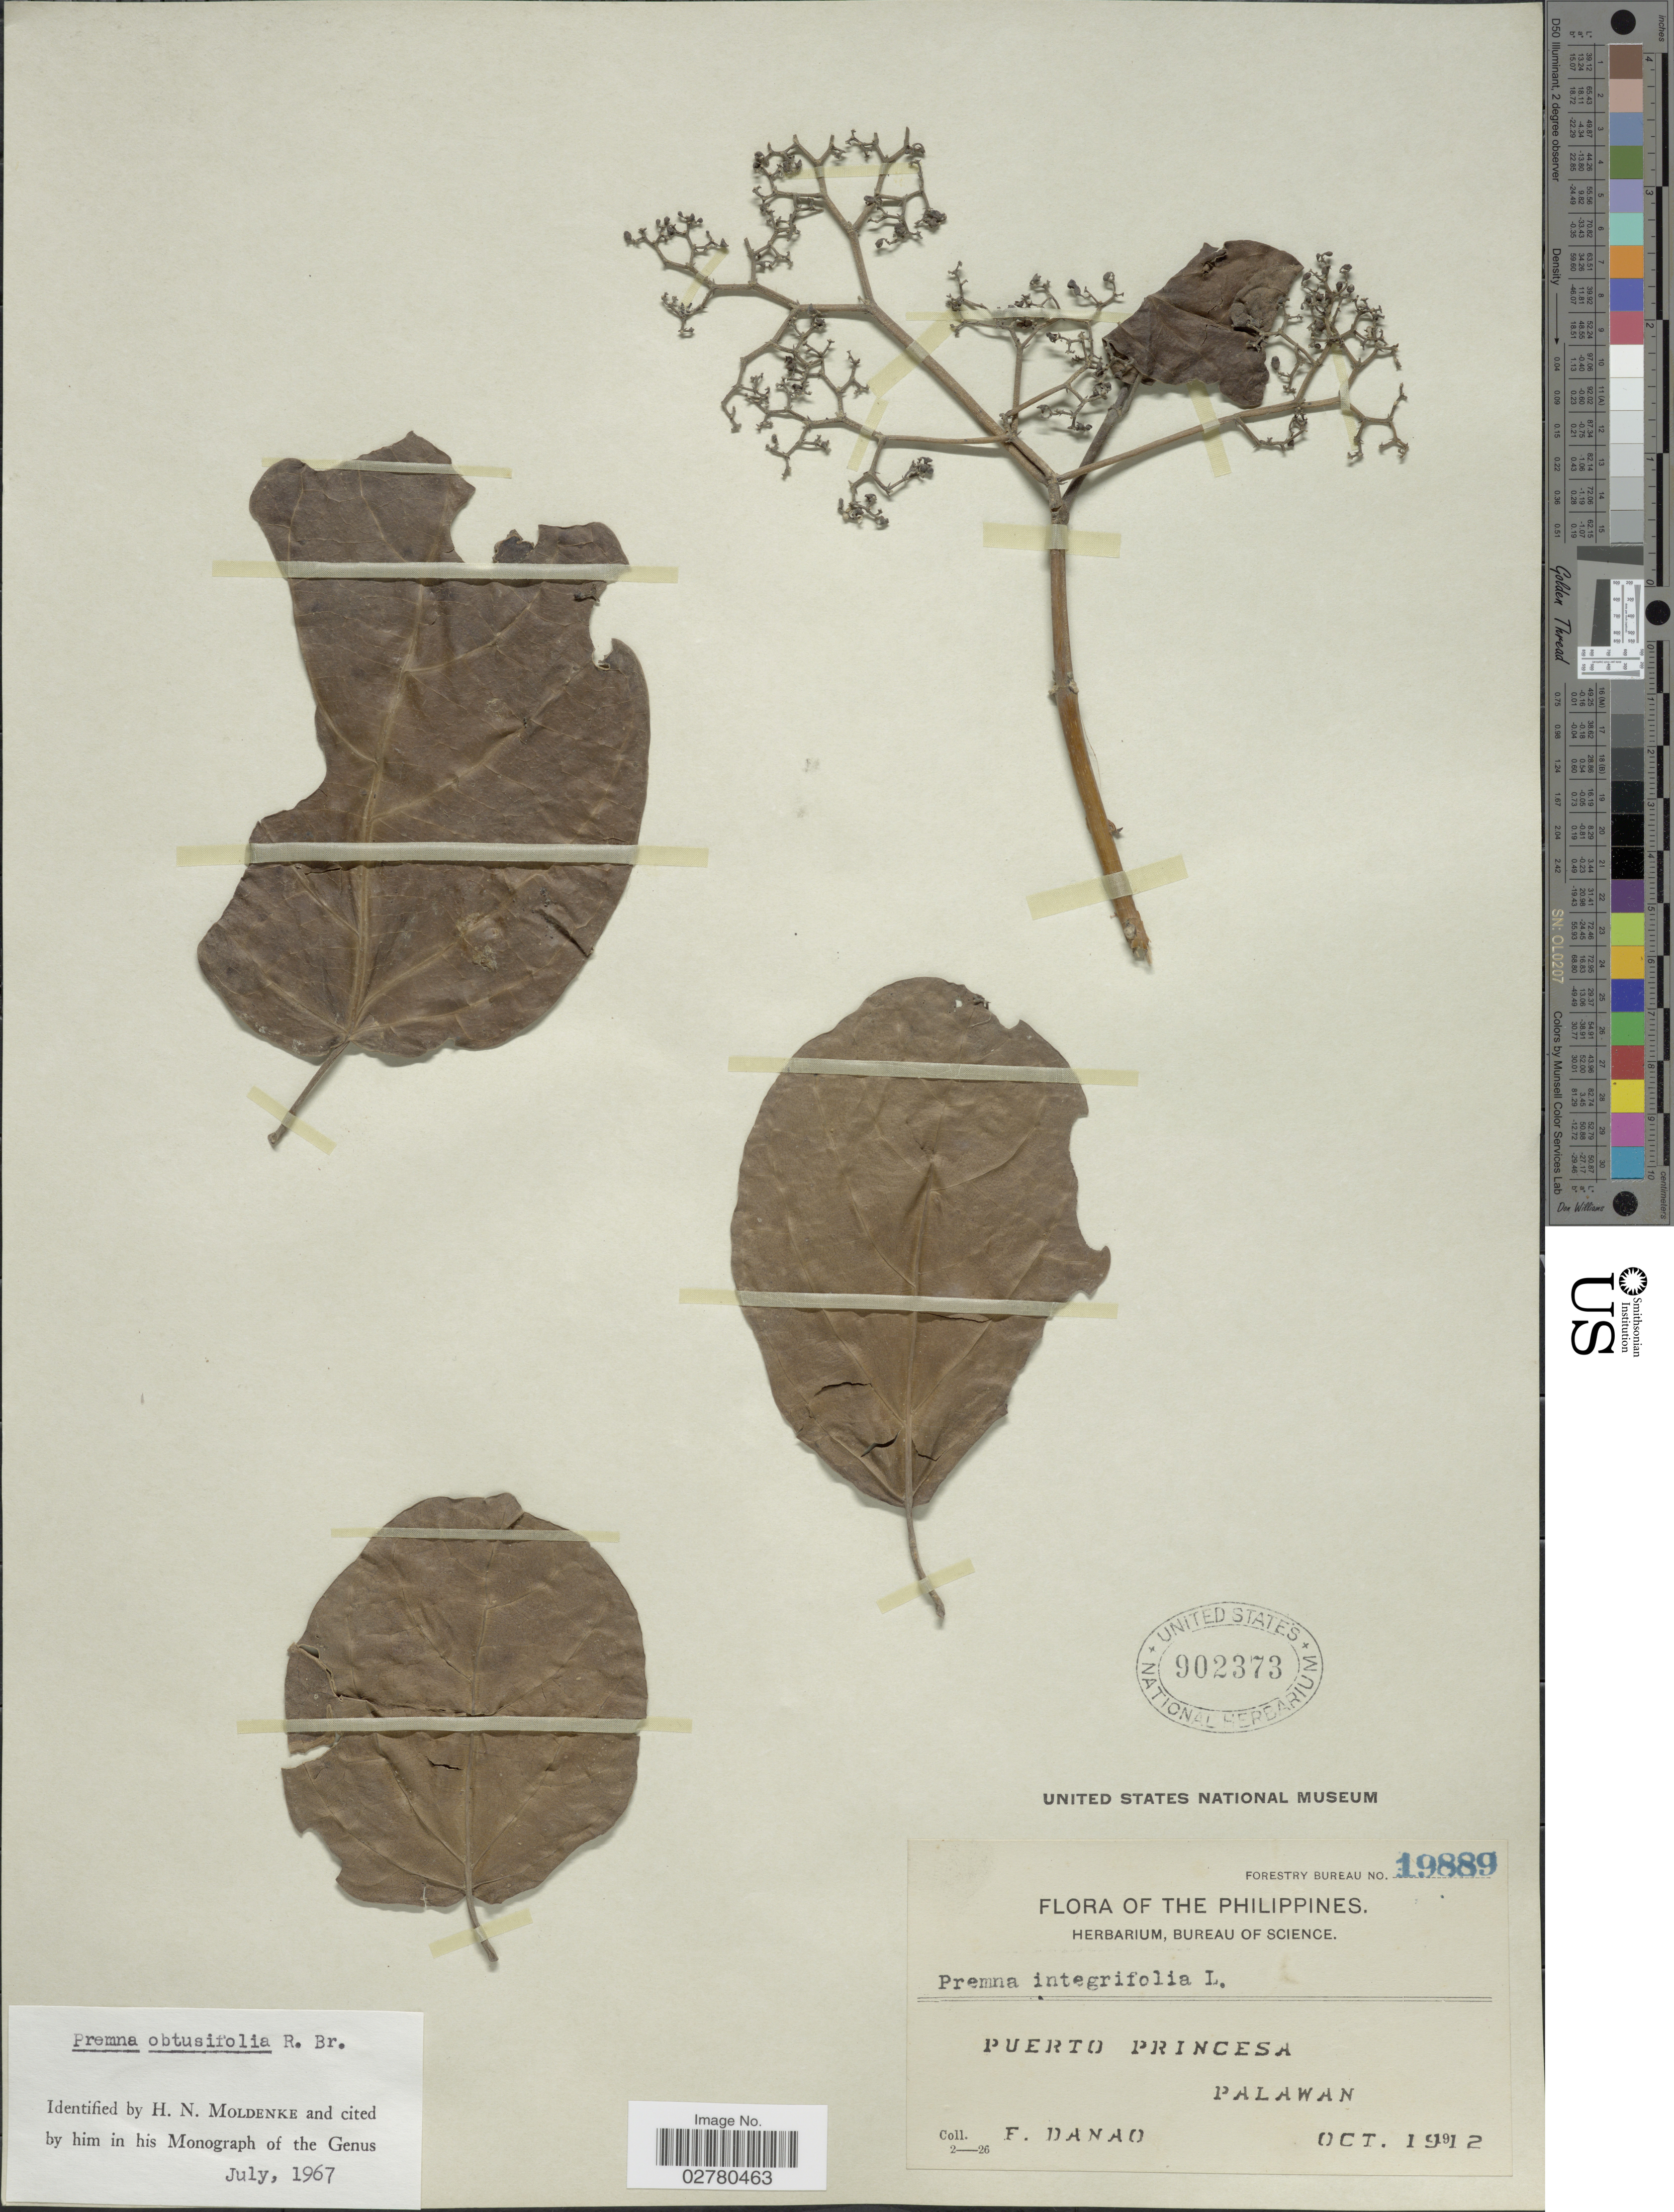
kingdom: Plantae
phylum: Tracheophyta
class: Magnoliopsida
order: Lamiales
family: Lamiaceae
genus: Premna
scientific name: Premna obtusifolia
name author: R. Br.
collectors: F. Danao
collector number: Forestry Bureau 19889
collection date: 1912-10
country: Philippines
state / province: Mimaropa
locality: Puerto Princesa, Palawan.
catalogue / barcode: US 902373